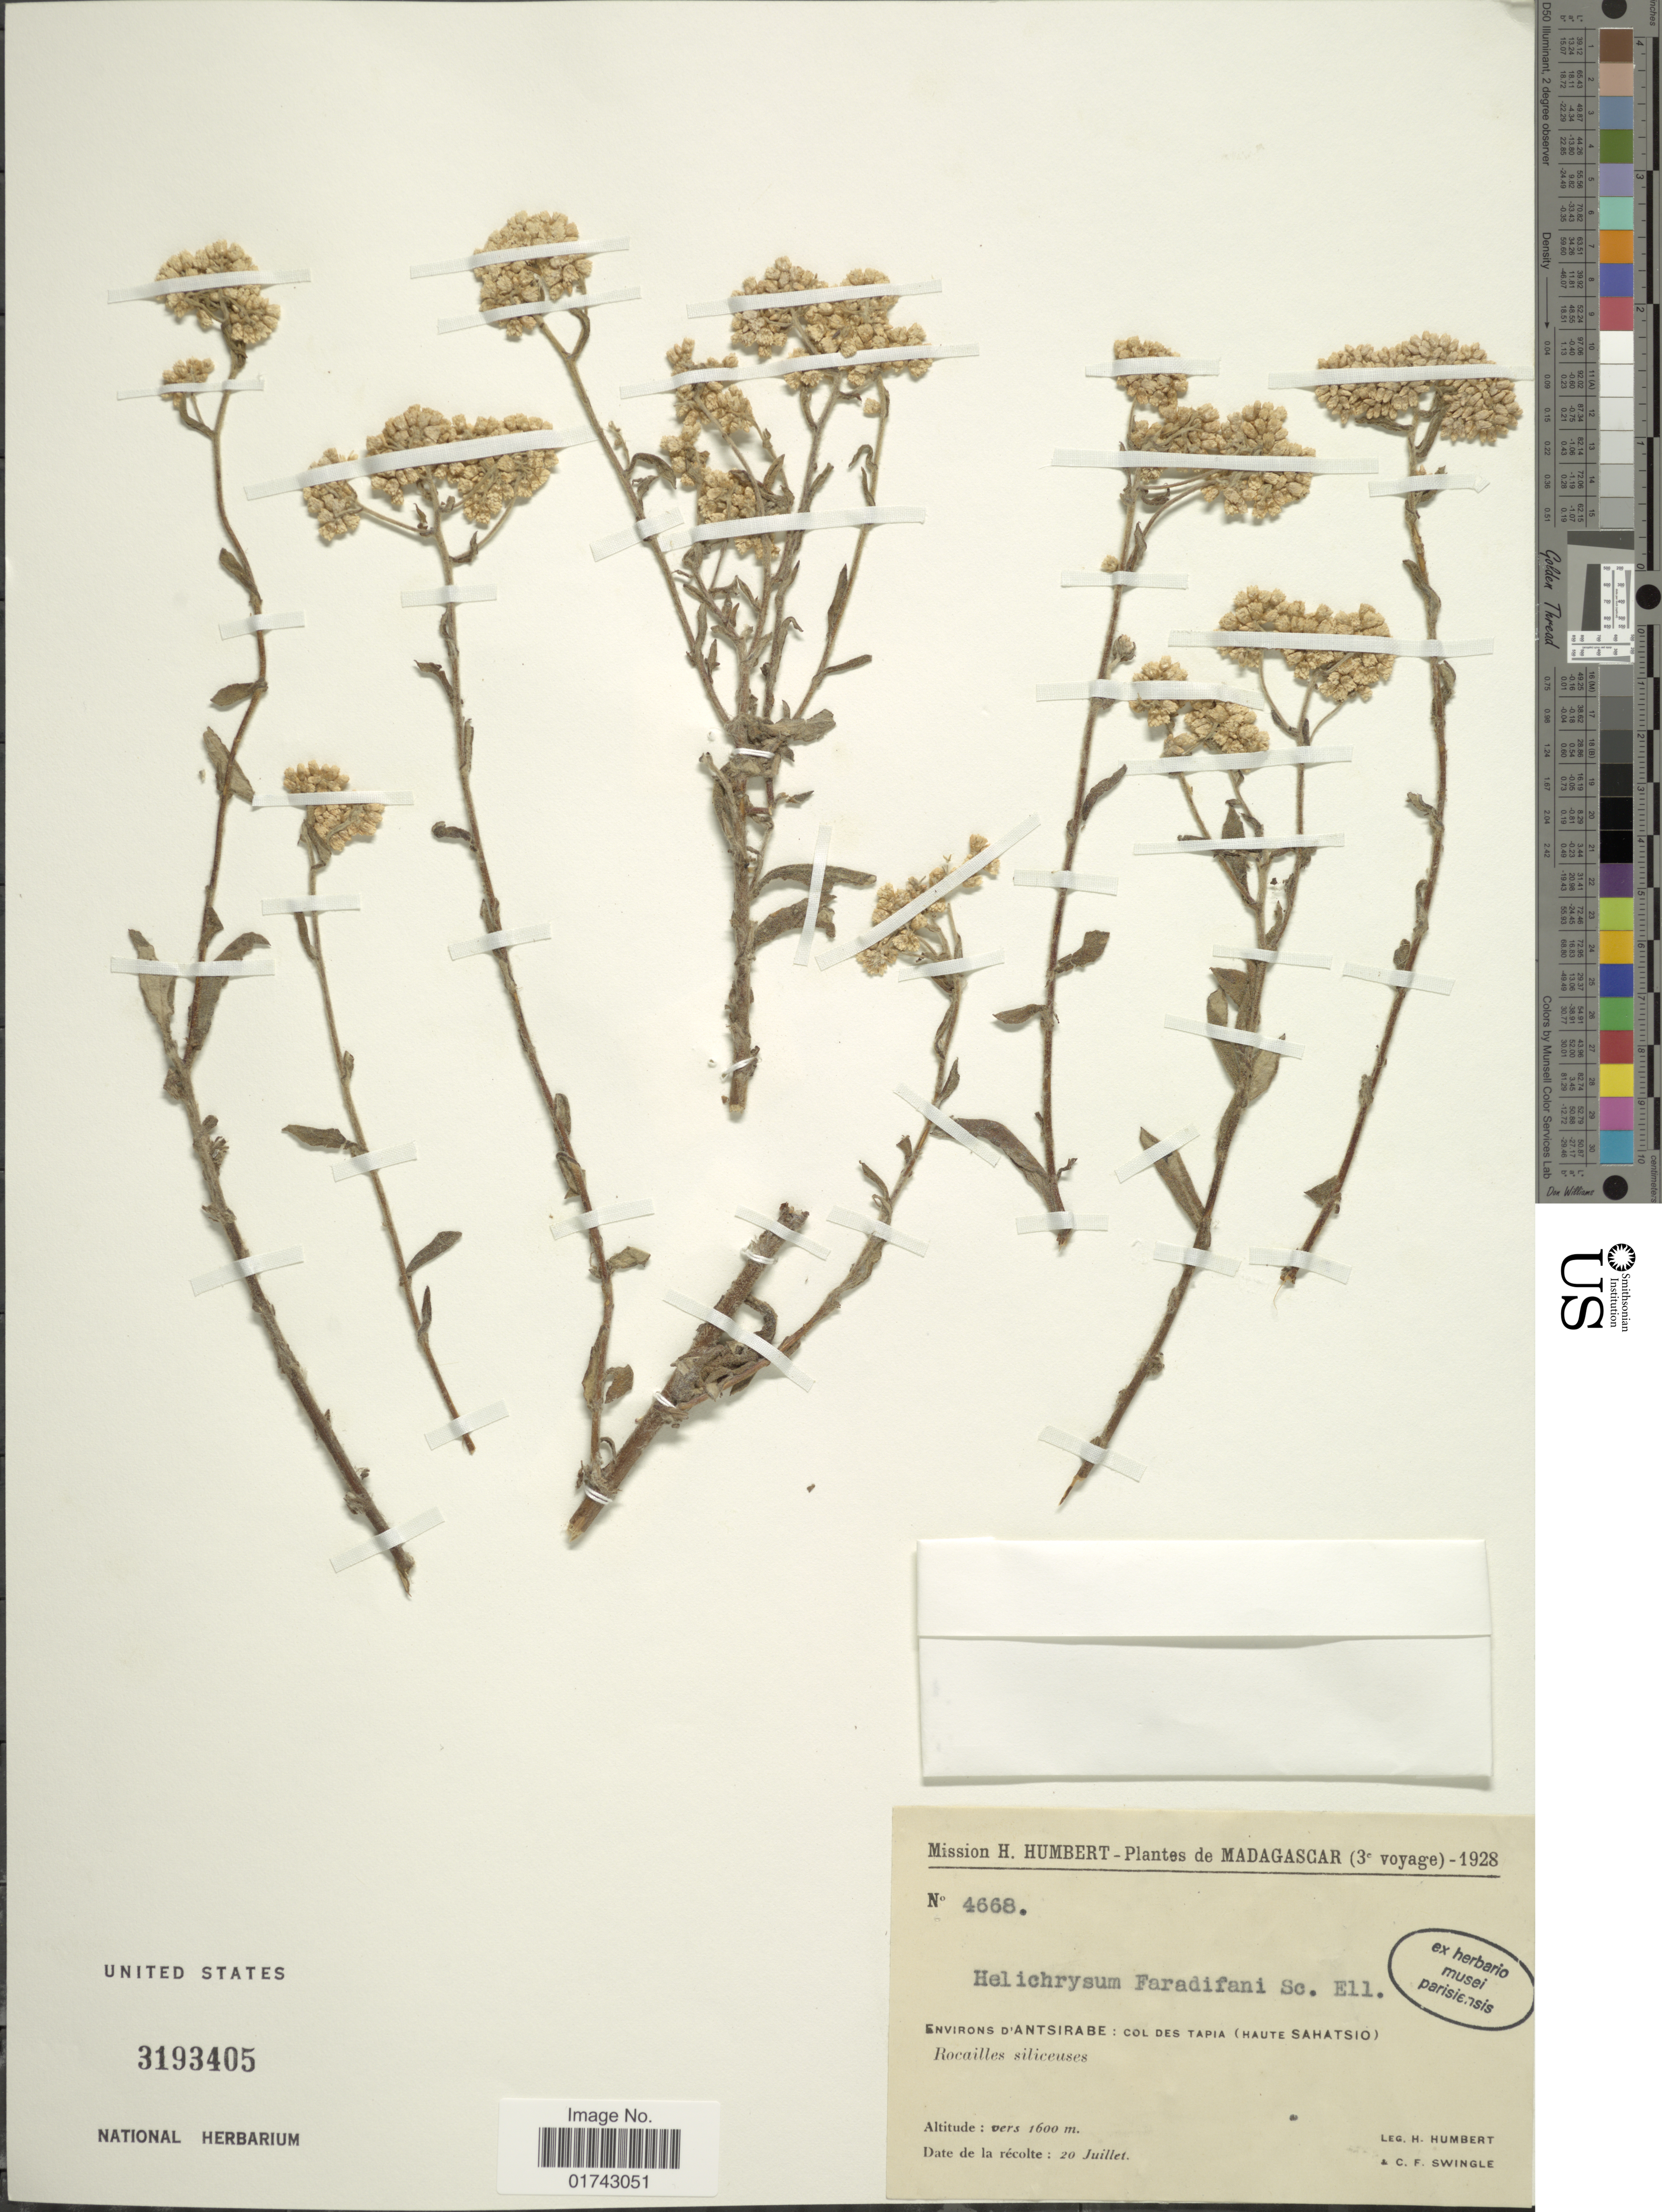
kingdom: Plantae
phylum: Tracheophyta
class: Magnoliopsida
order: Asterales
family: Asteraceae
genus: Helichrysum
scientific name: Helichrysum faradifani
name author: Scott Elliot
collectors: H. Humbert & C. Swingle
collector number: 4668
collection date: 1928-07-20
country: Madagascar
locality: Environs D'Antsirabe: Col Des Tapia (Haute Sahatsio) Rocailles silicueses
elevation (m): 1600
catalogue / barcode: US 3193405